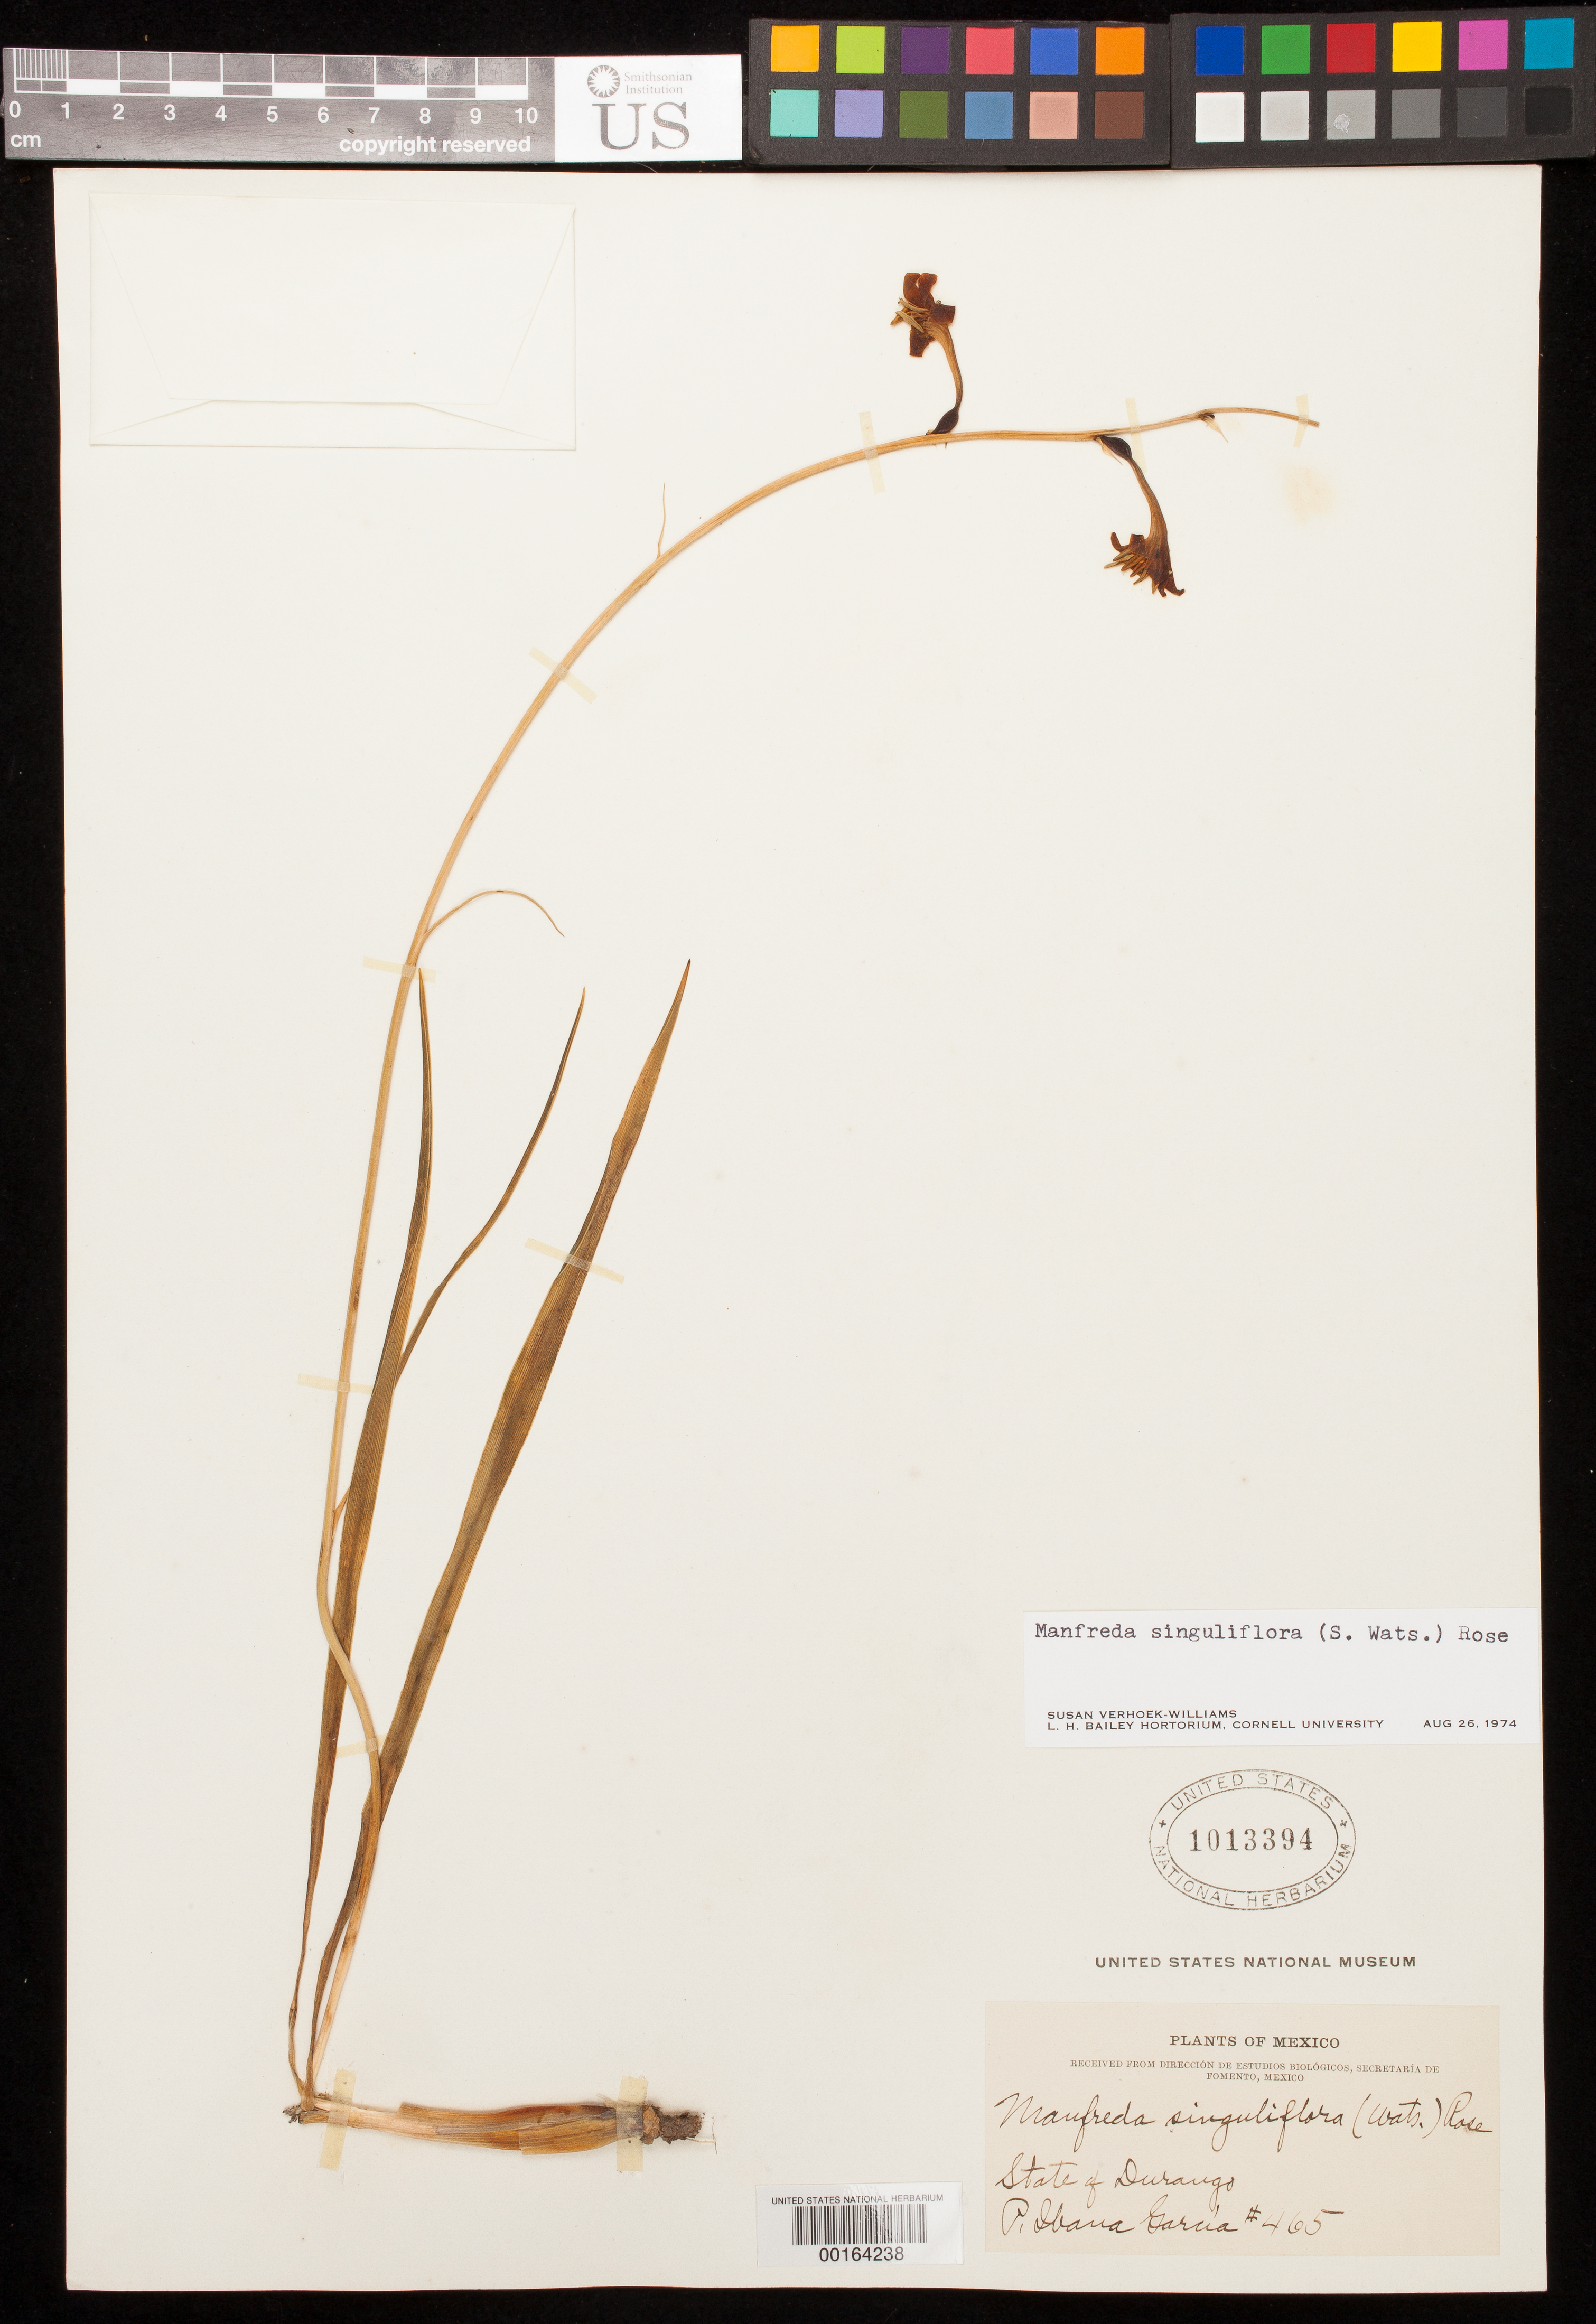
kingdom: Plantae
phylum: Tracheophyta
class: Liliopsida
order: Asparagales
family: Asparagaceae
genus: Manfreda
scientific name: Manfreda rubescens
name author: Rose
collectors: P. I. Garcia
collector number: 465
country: Mexico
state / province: Durango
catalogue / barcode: US 1013394